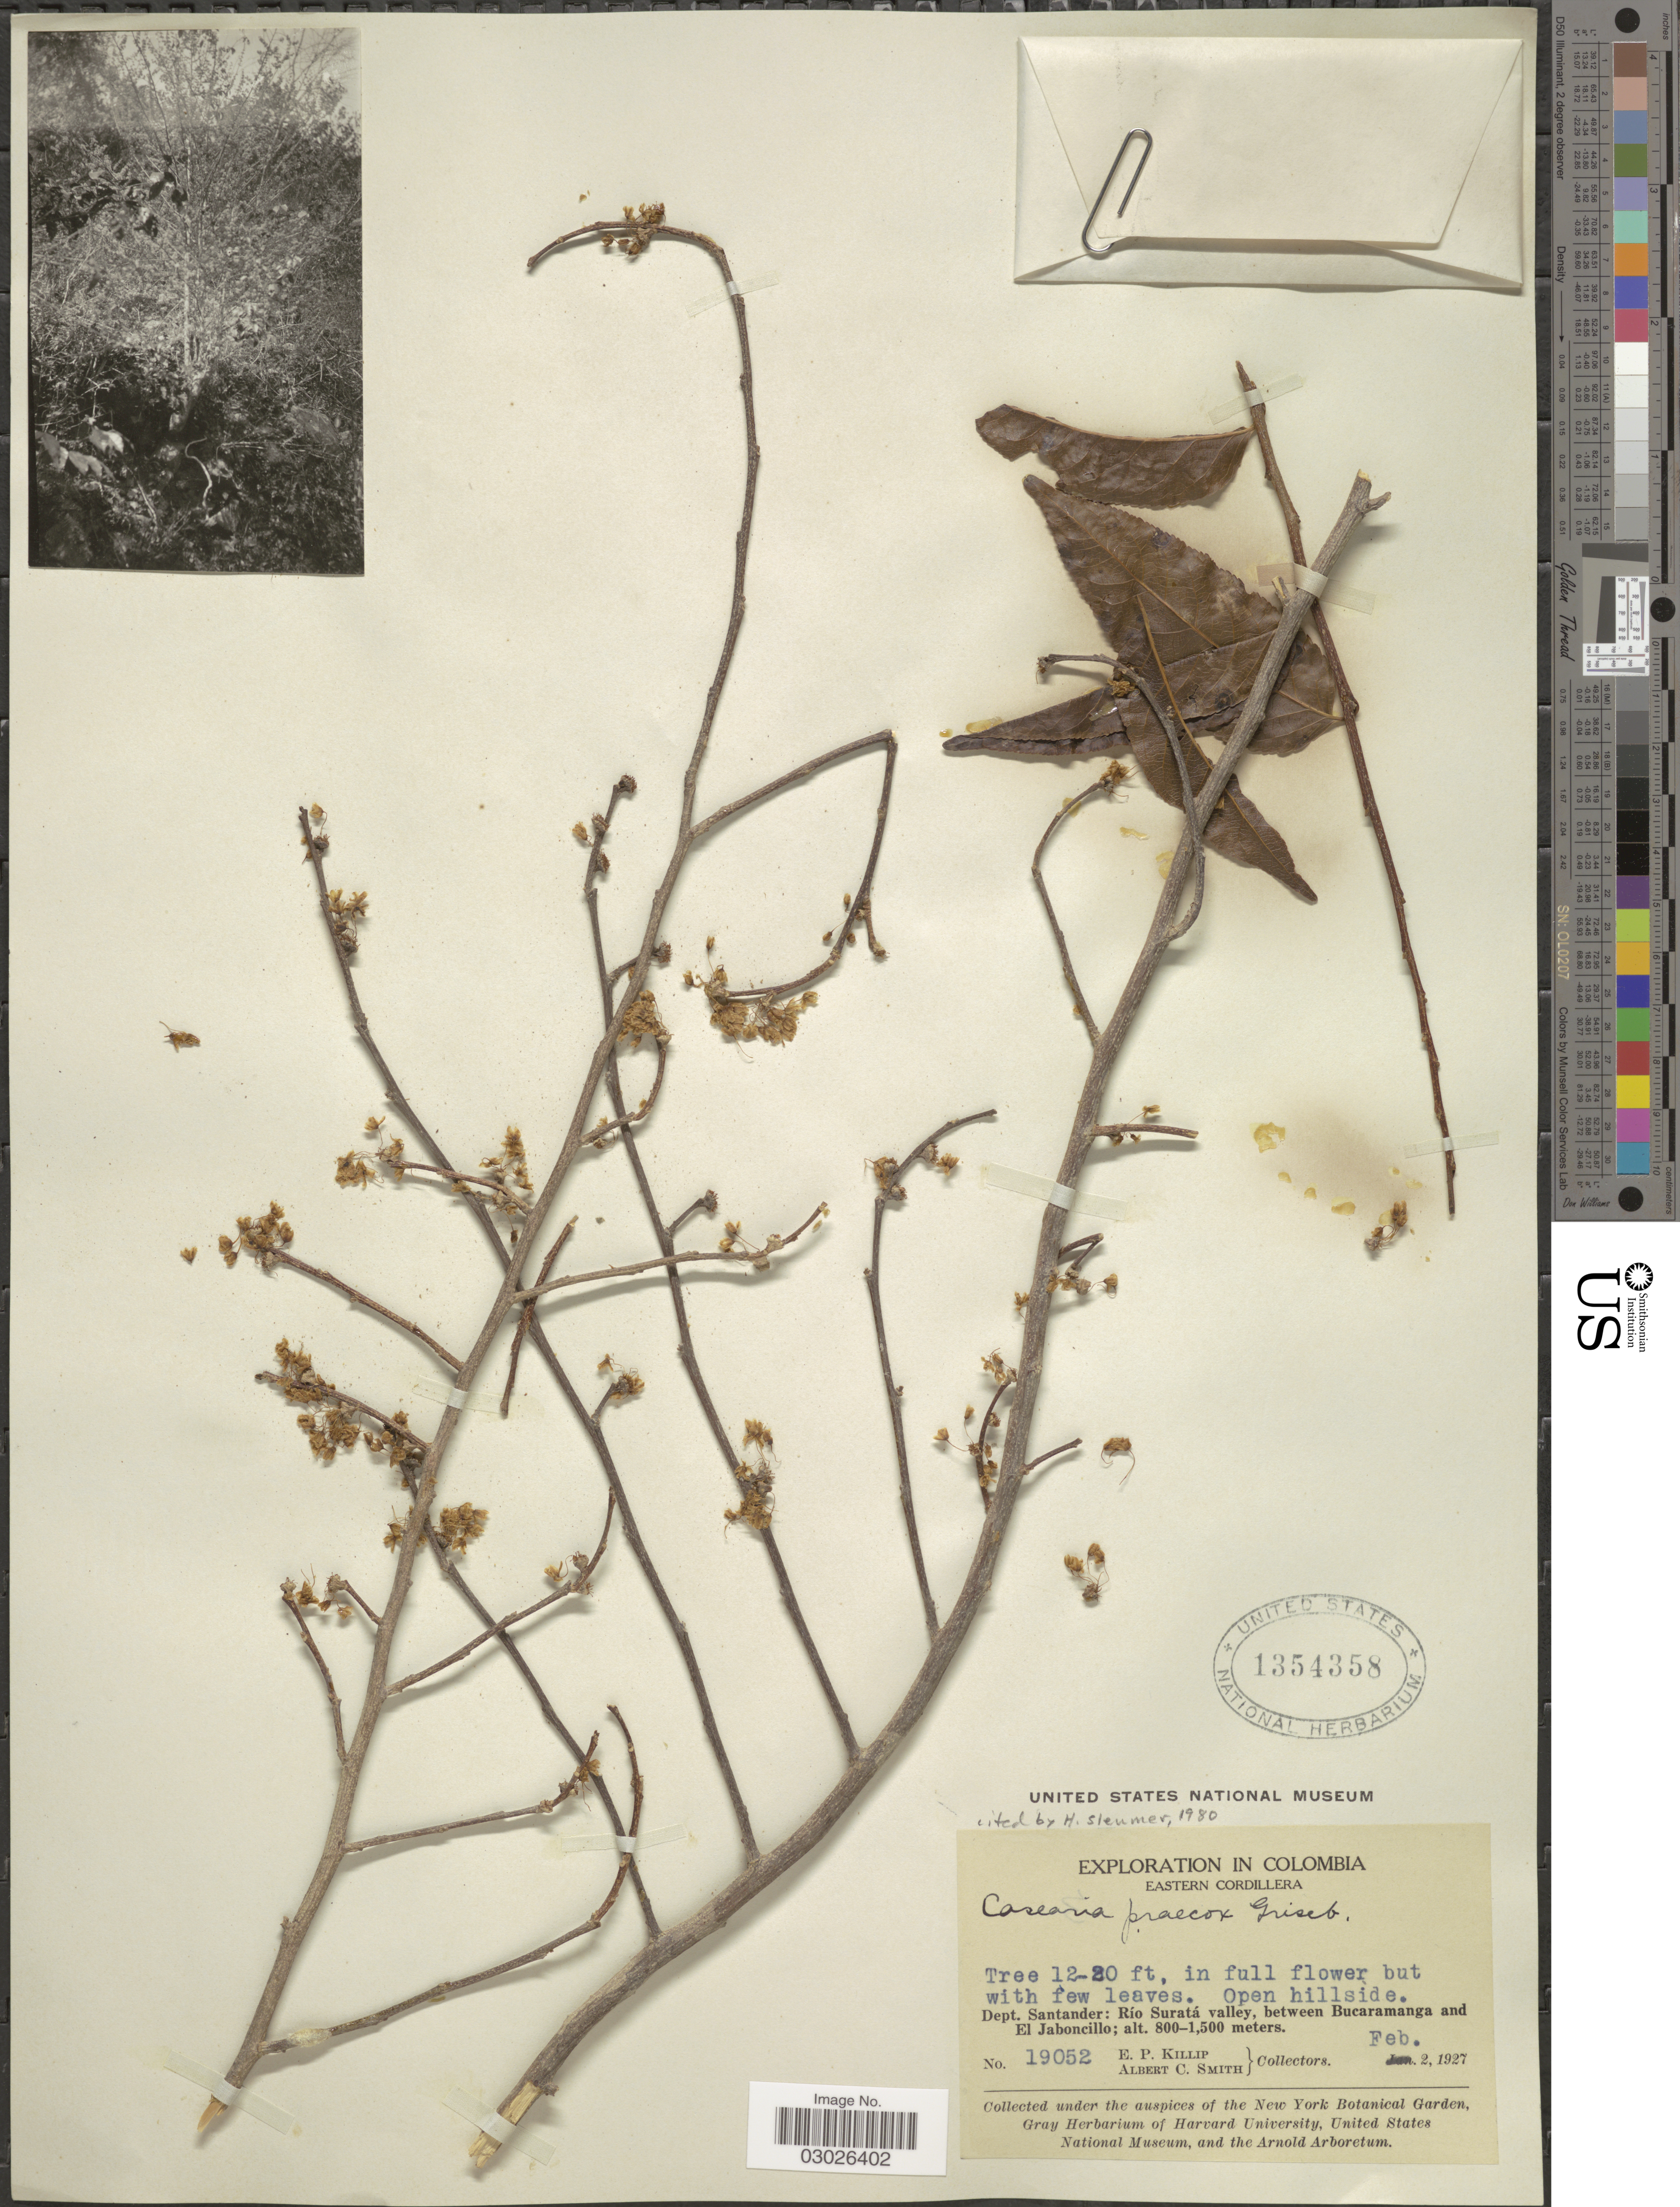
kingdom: Plantae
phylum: Tracheophyta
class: Magnoliopsida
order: Malpighiales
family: Salicaceae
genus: Casearia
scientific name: Casearia praecox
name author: Griseb.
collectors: E. P. Killip & A. C. Smith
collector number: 19052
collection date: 1927-02-02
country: Colombia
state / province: Santander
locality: Eastern Cordillera. Dept. Santander: Río Suratá valley, between Bucaramanga and El Jaboncillo.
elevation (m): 800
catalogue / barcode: US 1354358